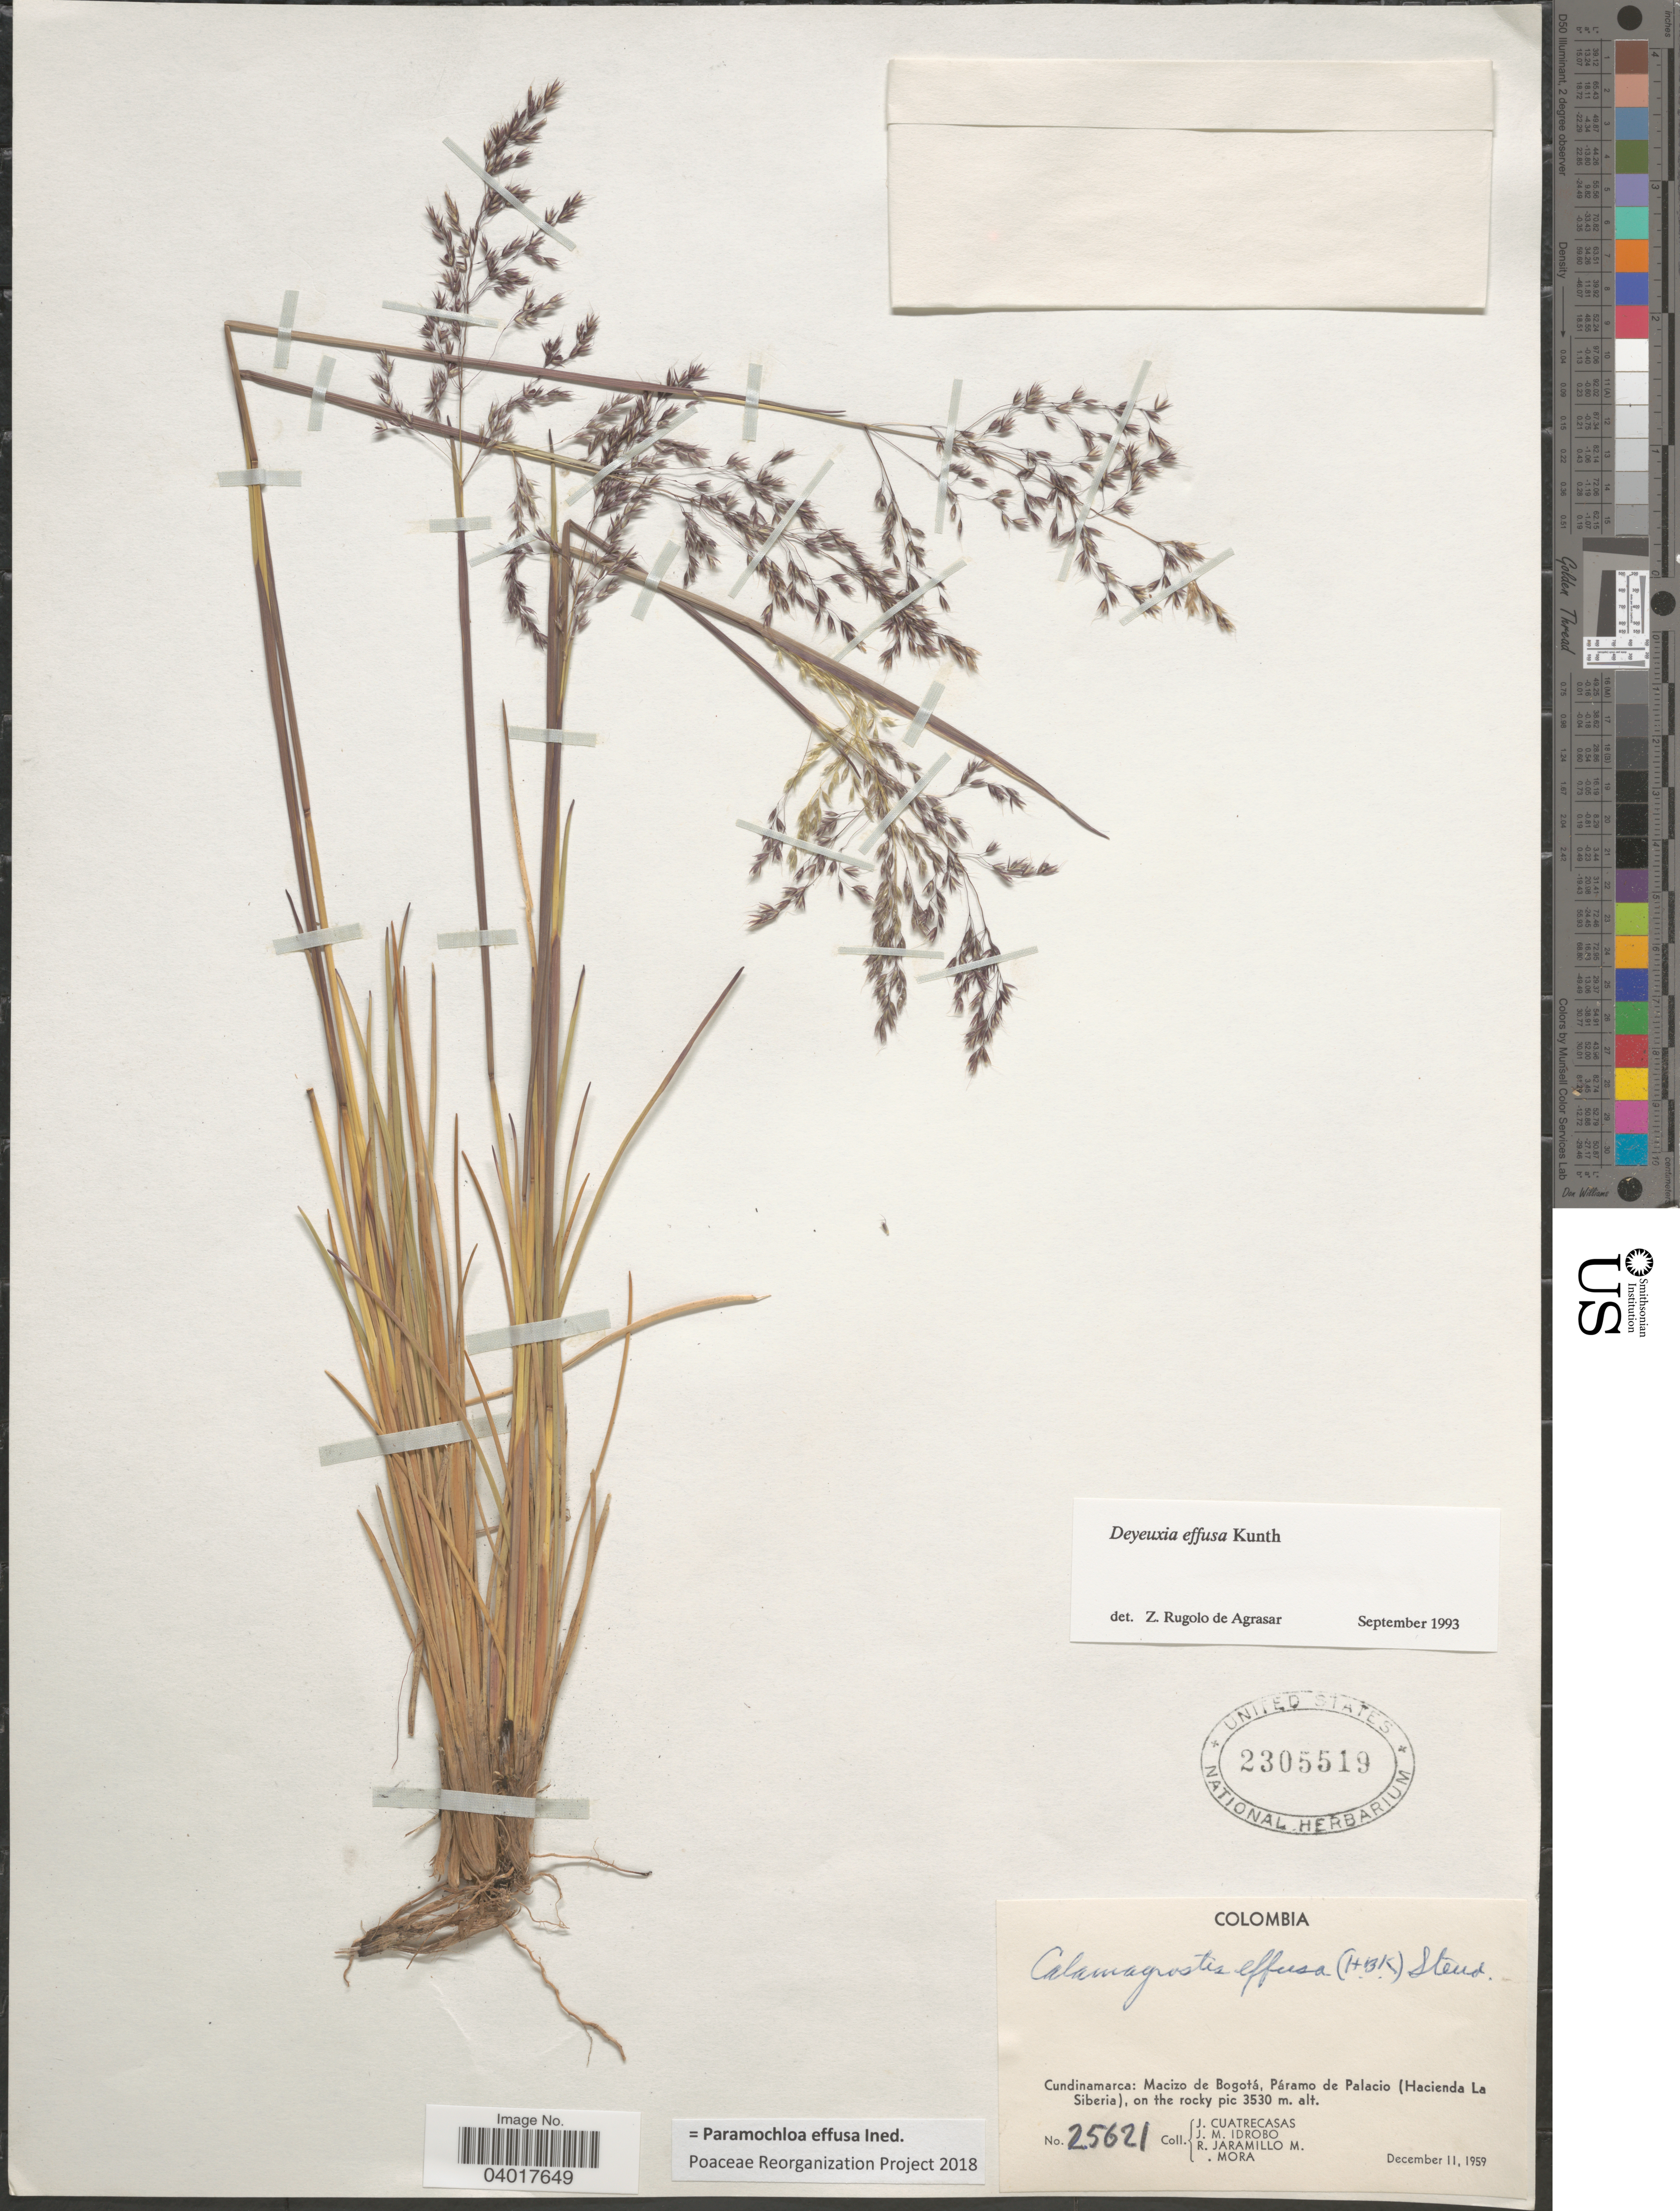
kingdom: Plantae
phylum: Tracheophyta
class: Liliopsida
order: Poales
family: Poaceae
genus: Paramochloa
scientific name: Paramochloa effusa ined.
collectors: J. Cuatrecasas, J. M. Idrobo, R. Jaramillo M. & Mora, --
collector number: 25621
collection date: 1959-12-11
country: Colombia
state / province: Cundinamarca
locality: Macizo de Bogotá, Páramo de Palacio (Hacienda La Siberia). on the rocky pic.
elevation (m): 3530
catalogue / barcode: US 2305519